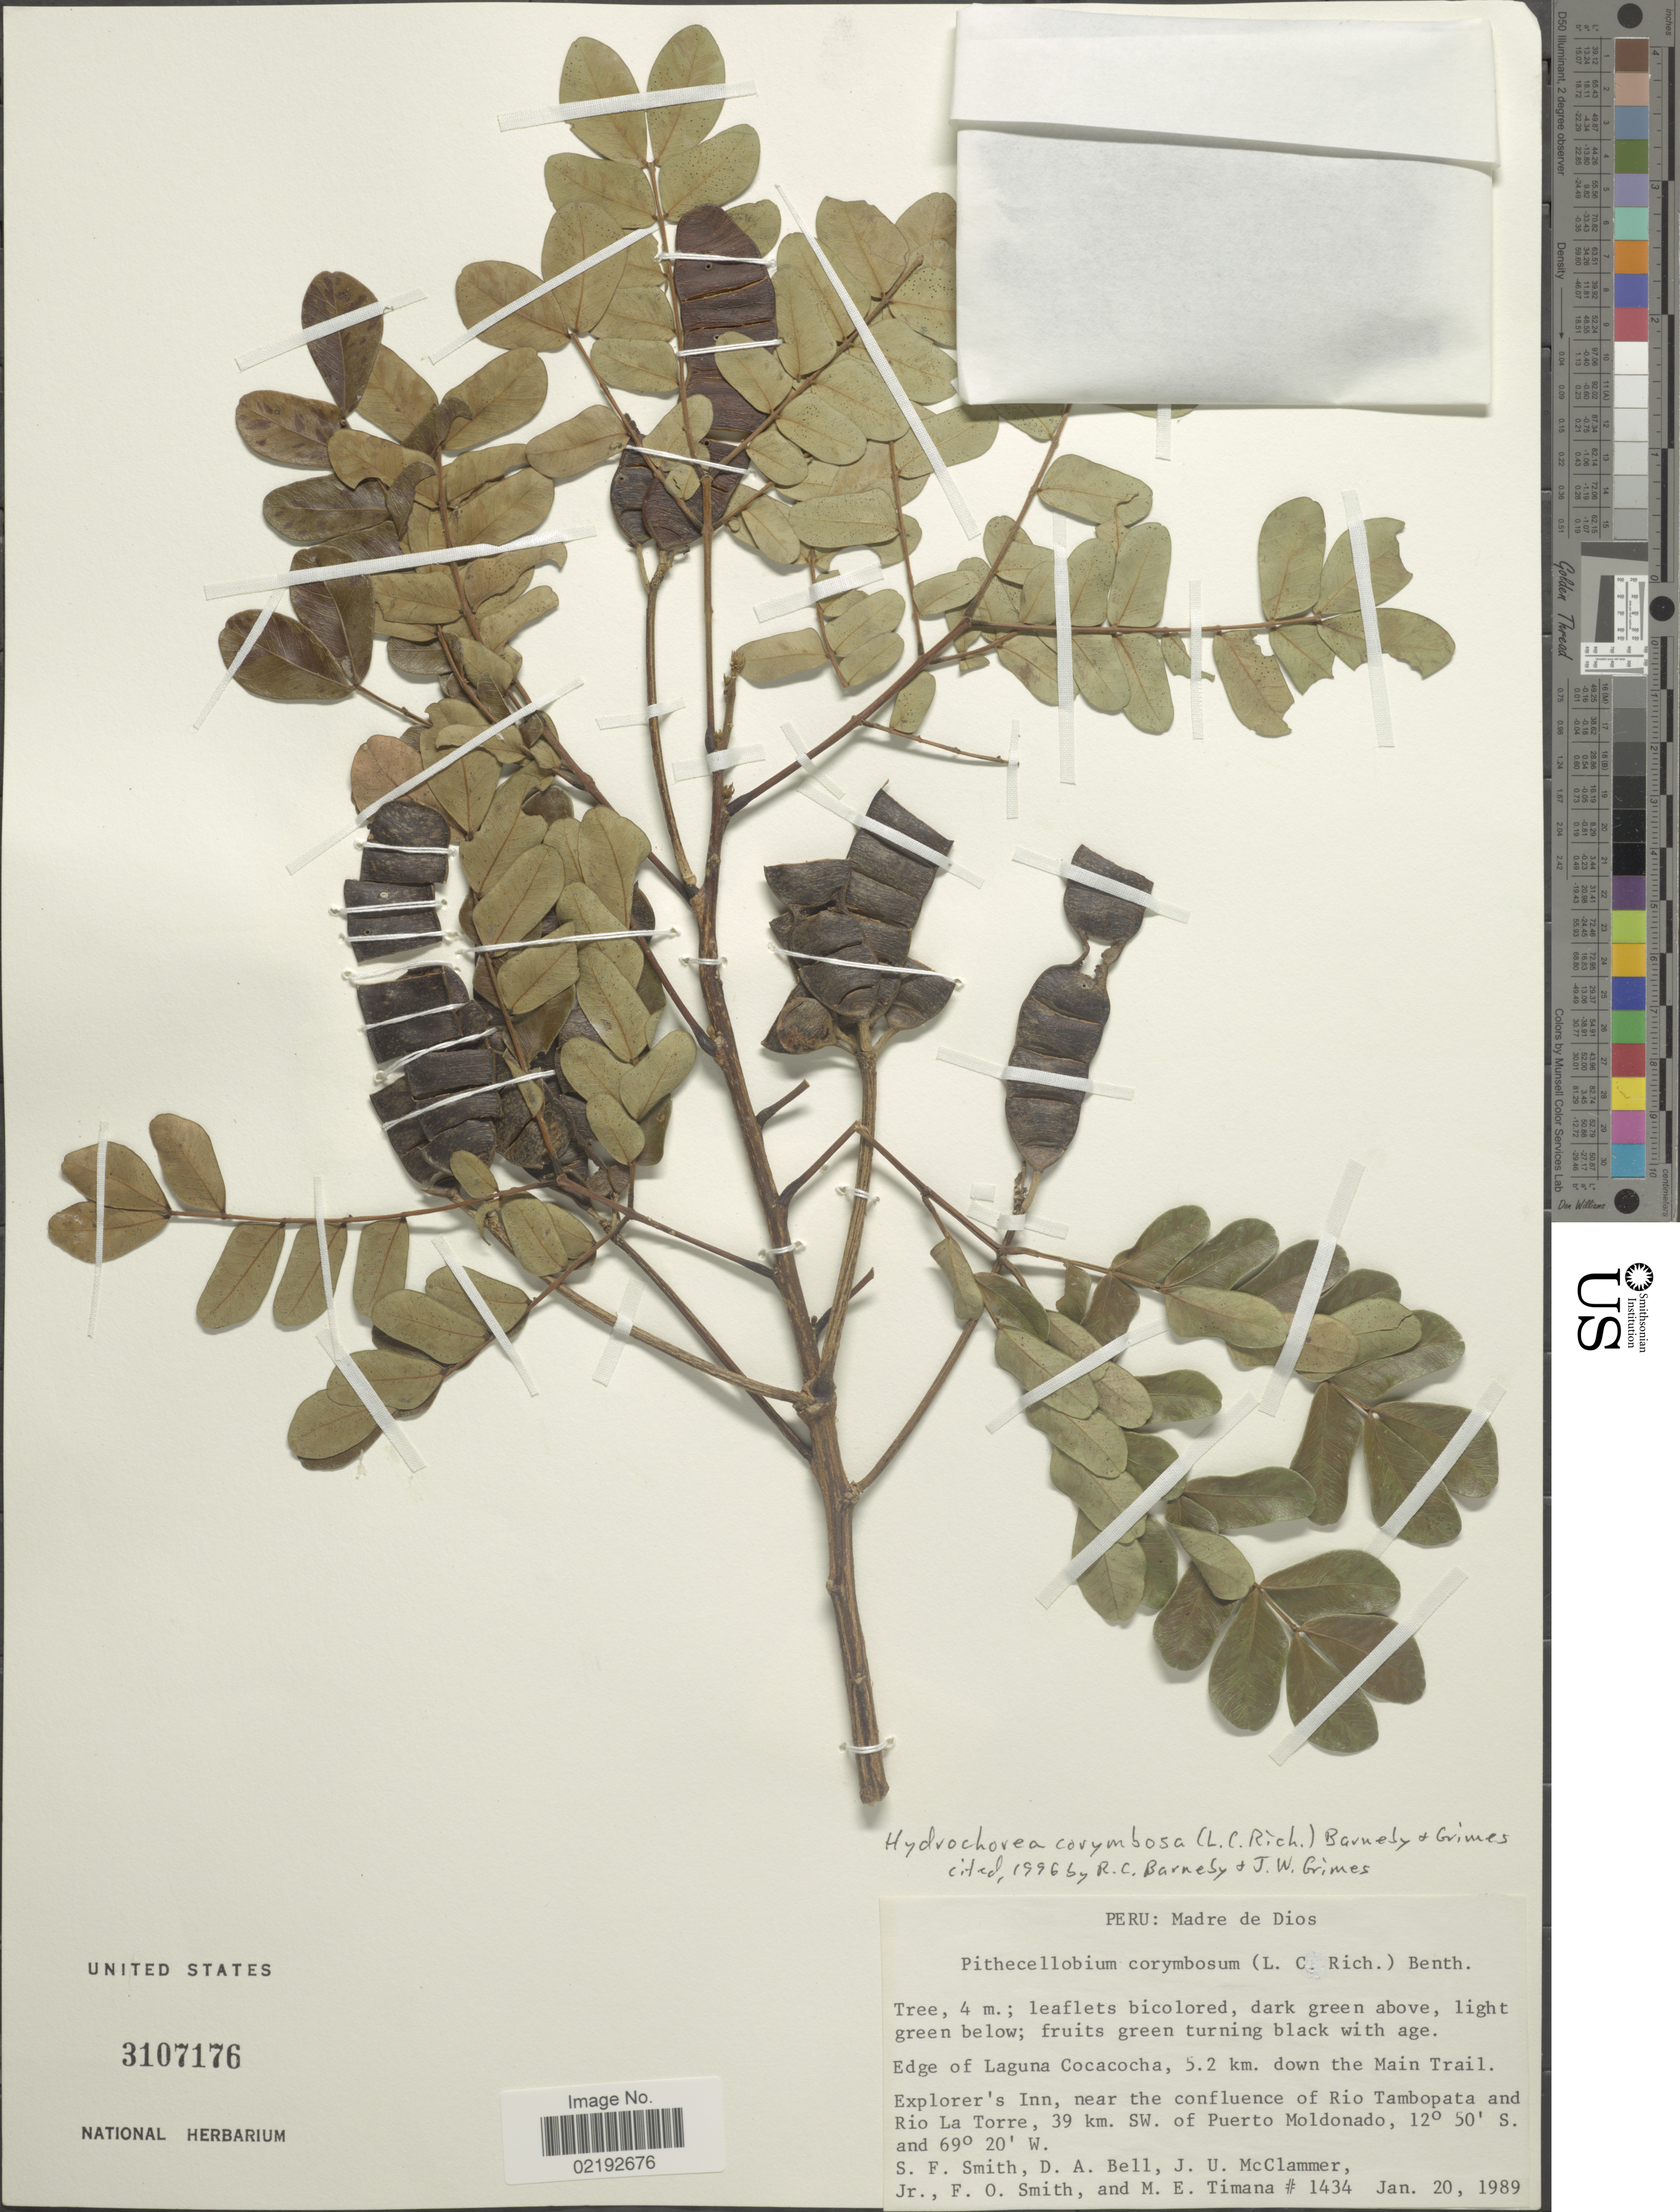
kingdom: Plantae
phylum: Tracheophyta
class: Magnoliopsida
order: Fabales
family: Fabaceae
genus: Hydrochorea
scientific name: Hydrochorea corymbosa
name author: (Rich.) Barneby & J.W. Grimes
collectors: S.F. Smith, D. A. Bell, J. McClammer Jr. & F. Smith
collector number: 1434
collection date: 1989-01-20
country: Peru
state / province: Madre de Dios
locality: Edge of Laguna Cacacocha, 5.2 km down the Main Trail, Explorer's Inn, near the confluence of Rio Tambopata and Rio La Torre, 39 km SW of Puerto Moldonado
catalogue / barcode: US 3107176